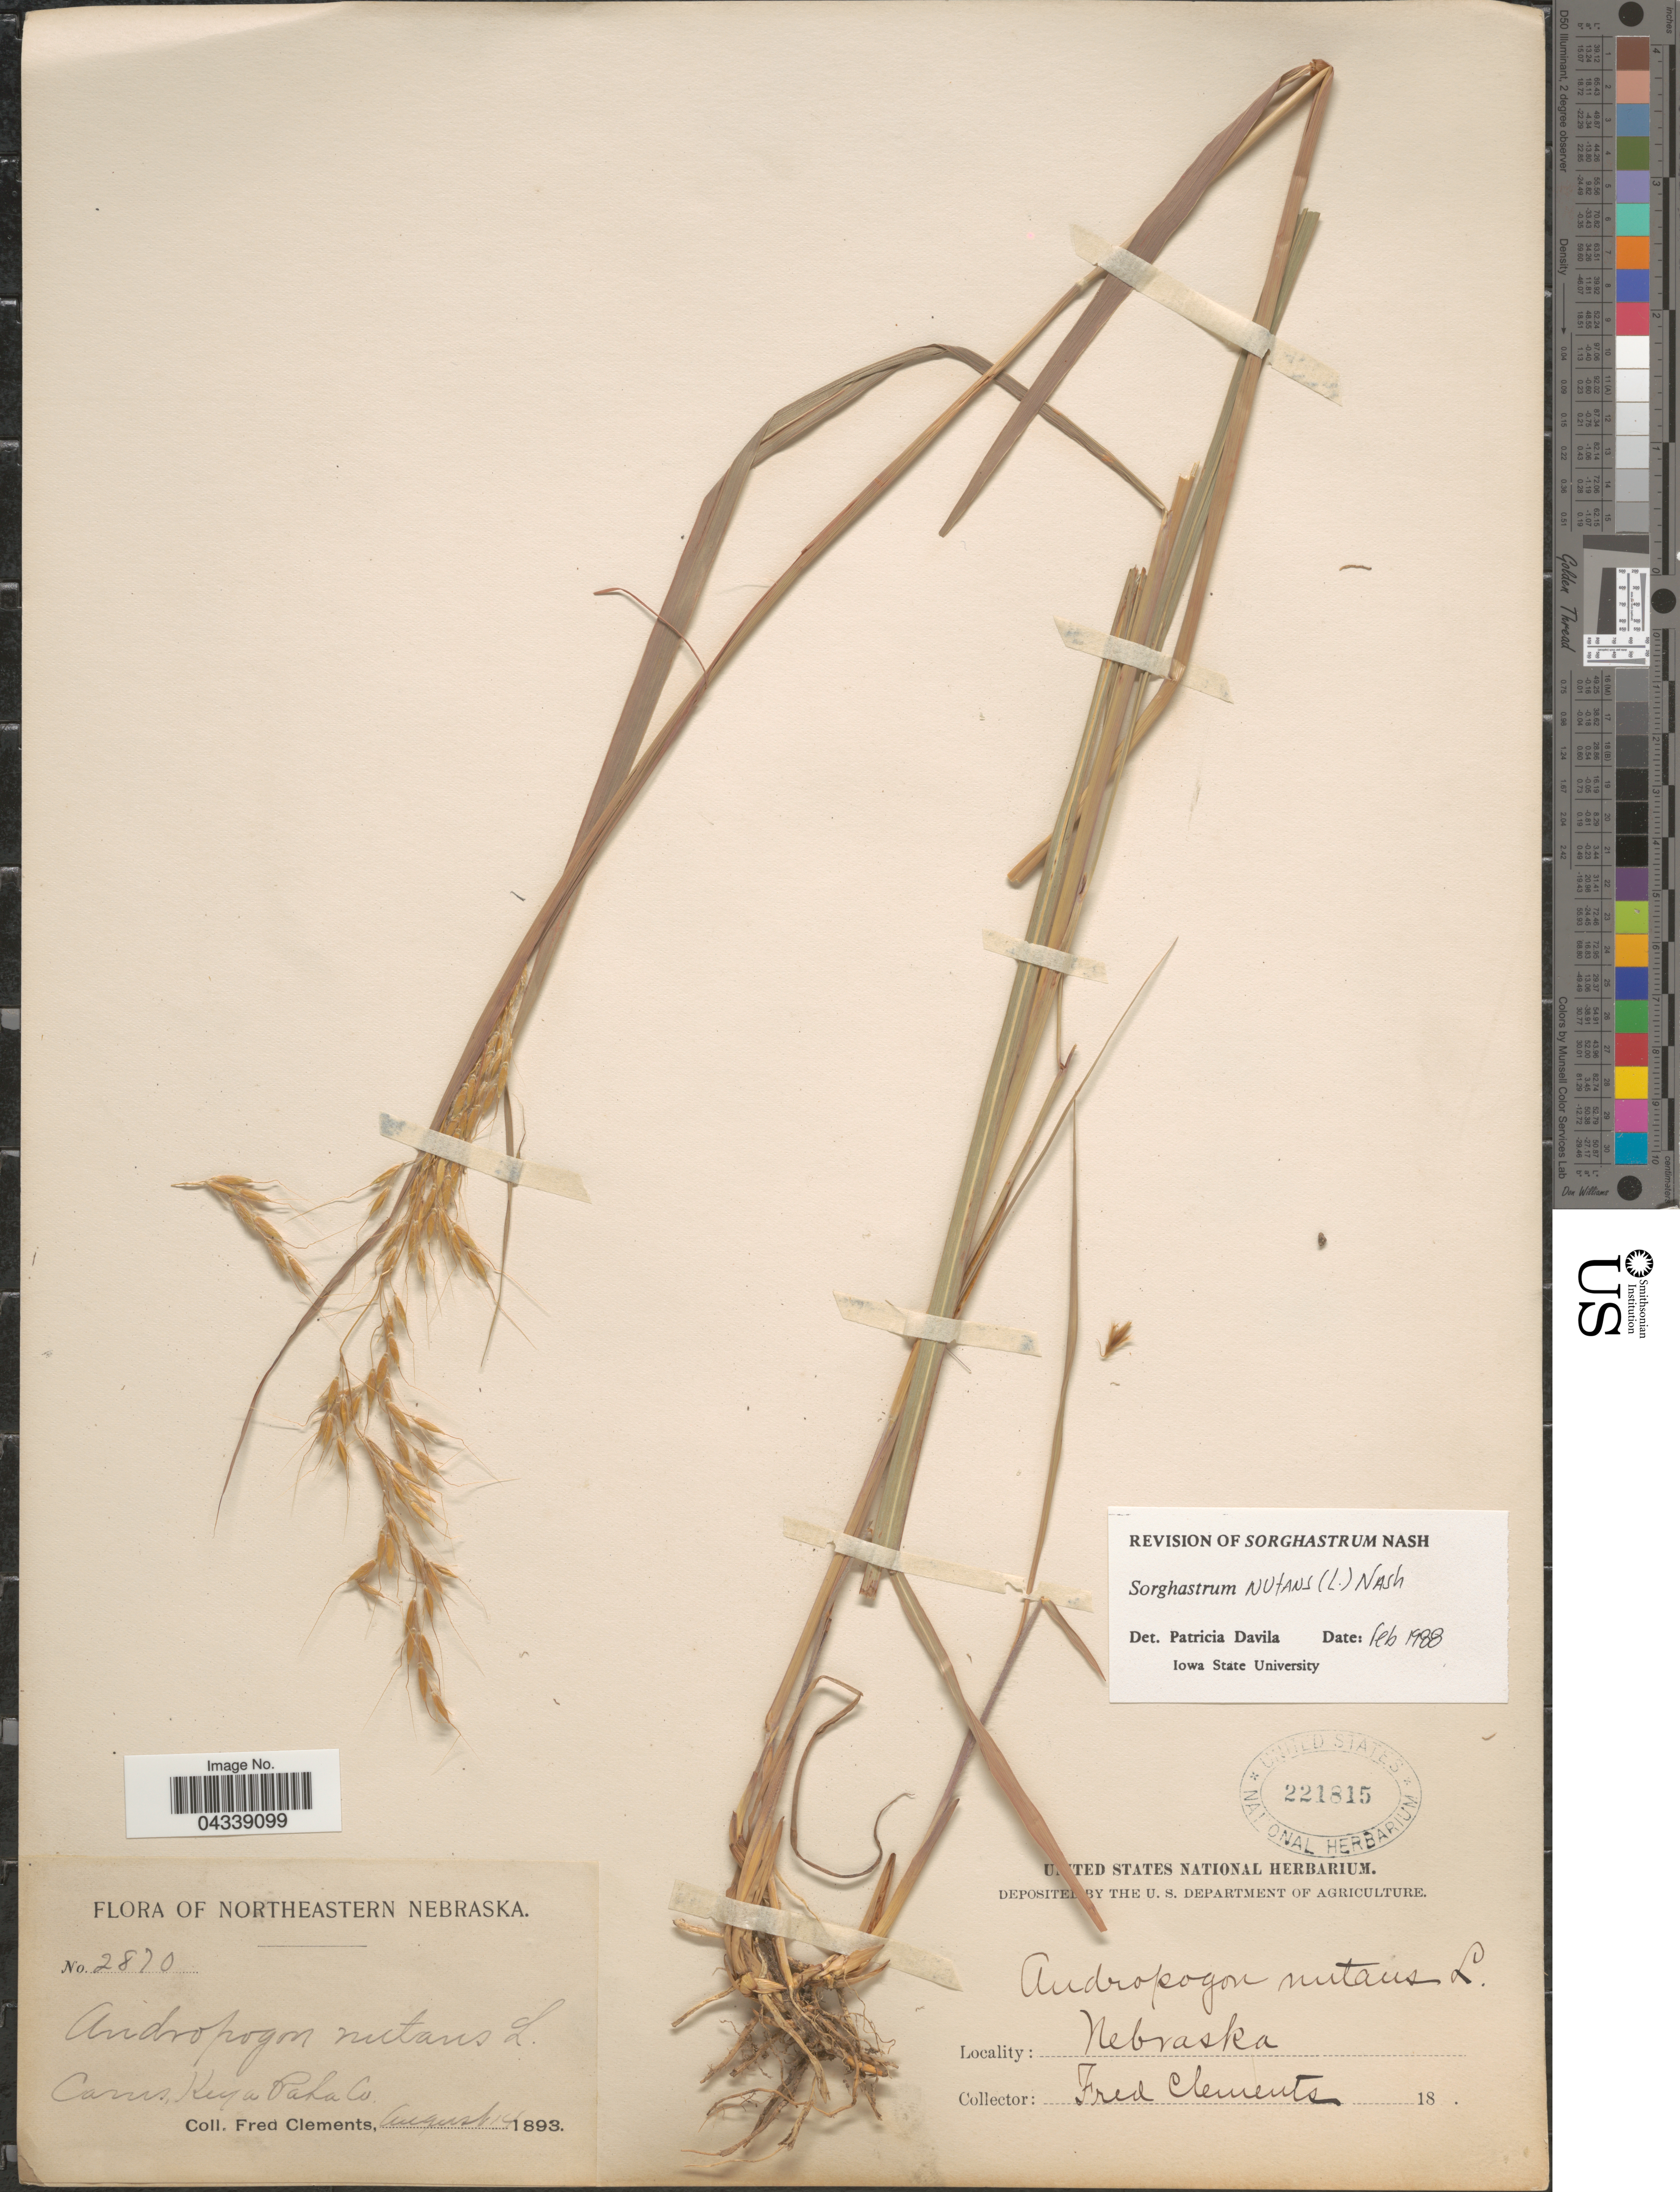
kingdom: Plantae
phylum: Tracheophyta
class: Liliopsida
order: Poales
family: Poaceae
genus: Sorghastrum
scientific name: Sorghastrum nutans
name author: (L.) Nash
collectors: F. E. Clements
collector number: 2870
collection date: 1893-08-14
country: United States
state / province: Nebraska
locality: Northeastern Nebraska. Carns Keya Paha Co.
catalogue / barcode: US 221815